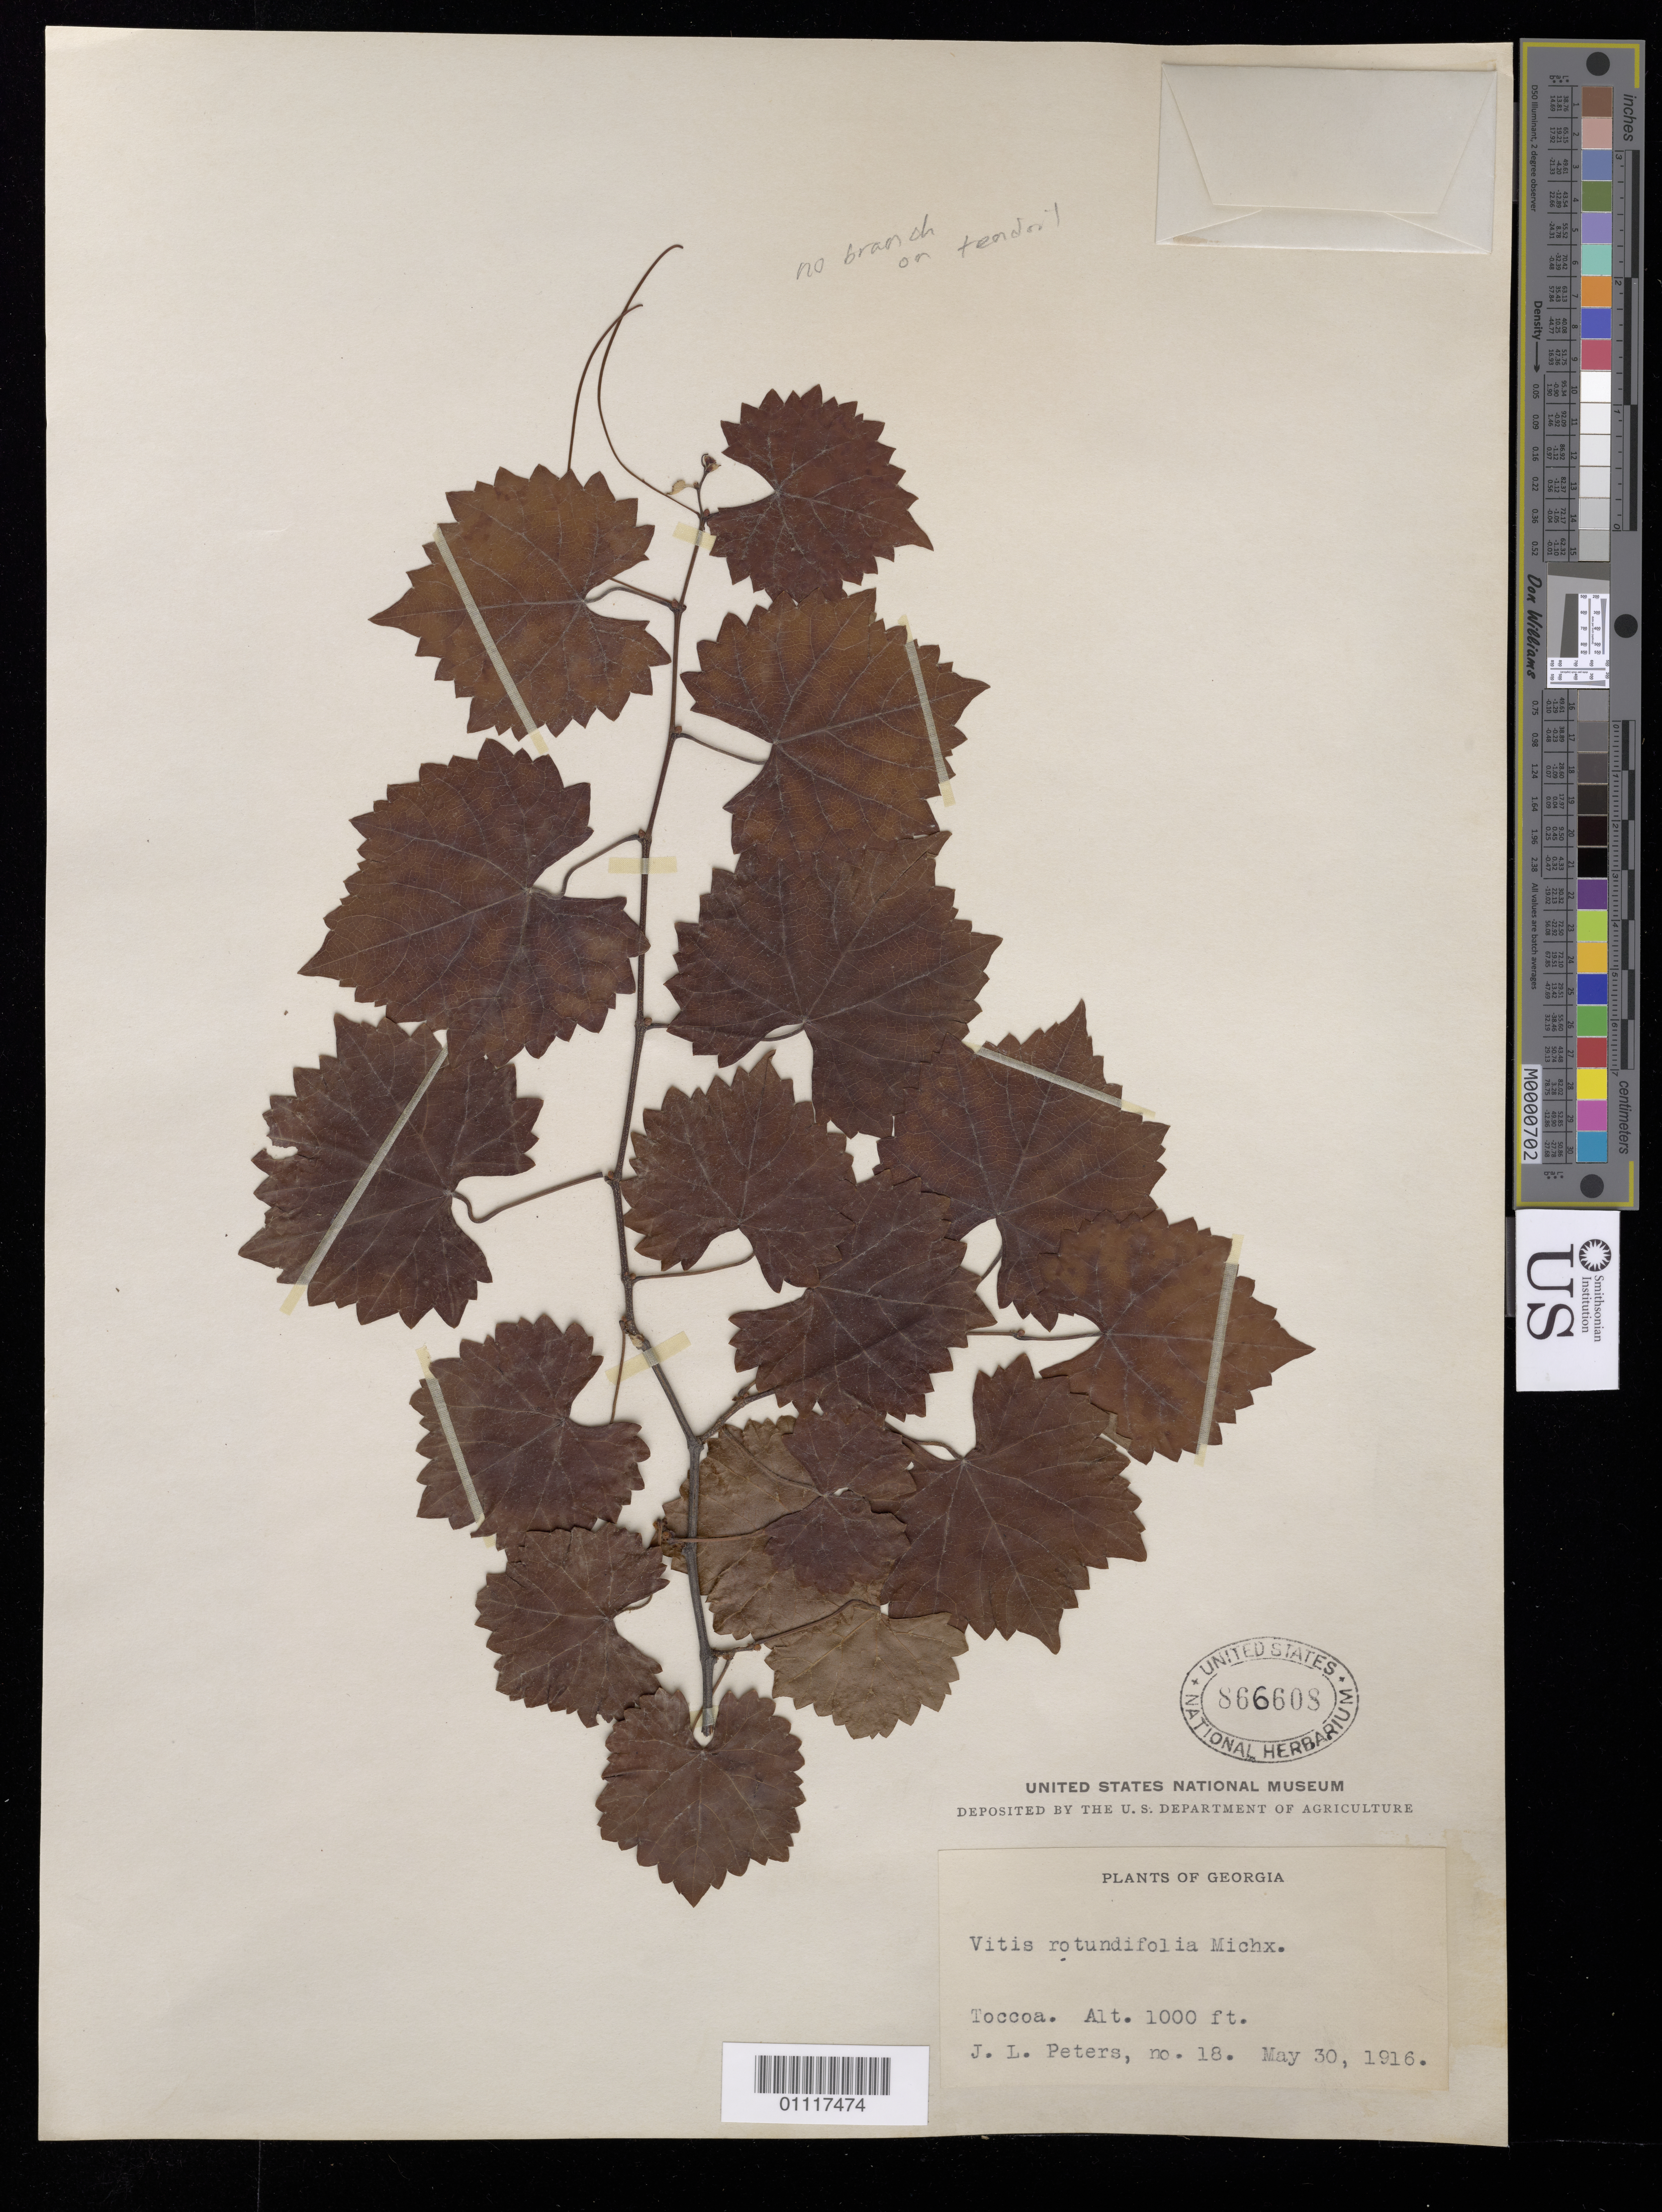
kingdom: Plantae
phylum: Tracheophyta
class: Magnoliopsida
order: Vitales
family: Vitaceae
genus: Vitis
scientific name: Vitis rotundifolia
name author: Michx.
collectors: J. L. Peters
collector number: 18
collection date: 1916-05-30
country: United States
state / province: Georgia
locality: Toccoa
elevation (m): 305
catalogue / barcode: US 866608